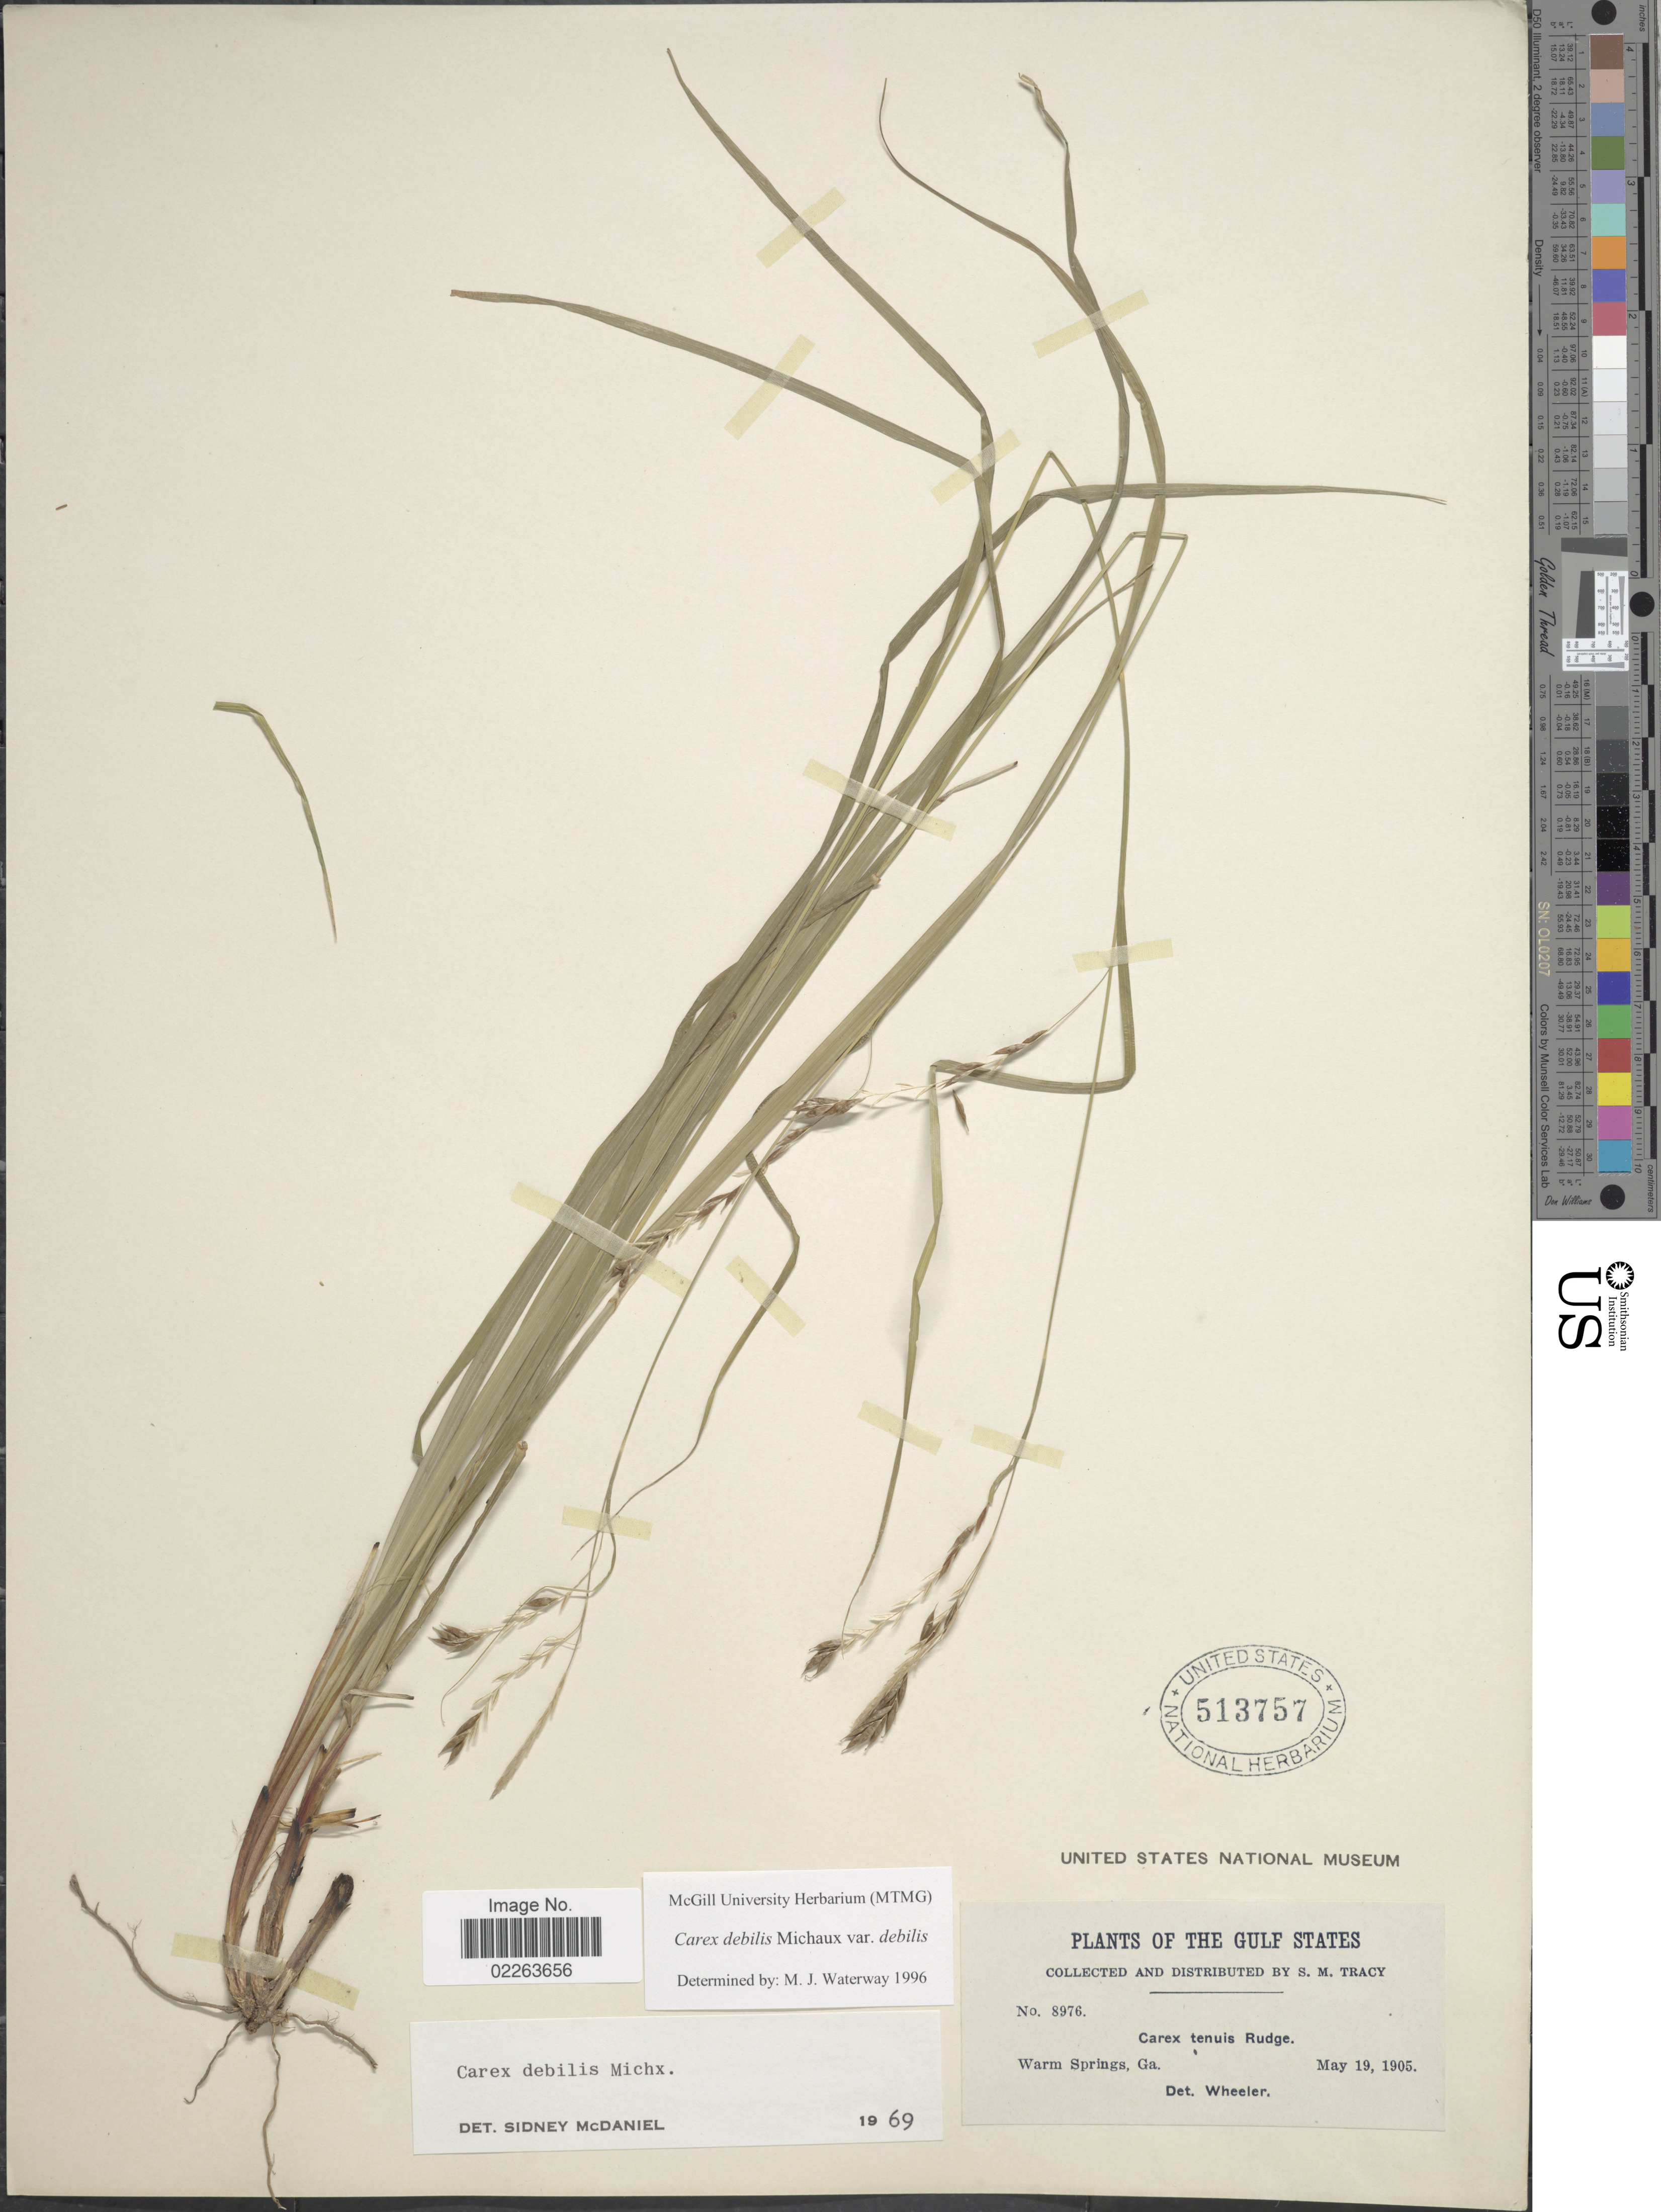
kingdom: Plantae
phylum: Tracheophyta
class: Liliopsida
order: Poales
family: Cyperaceae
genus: Carex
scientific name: Carex debilis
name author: Michx.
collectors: S. M. Tracy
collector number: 8976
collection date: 1905-05-19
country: United States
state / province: Georgia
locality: The Gulf States, Warm Springs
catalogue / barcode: US 513757